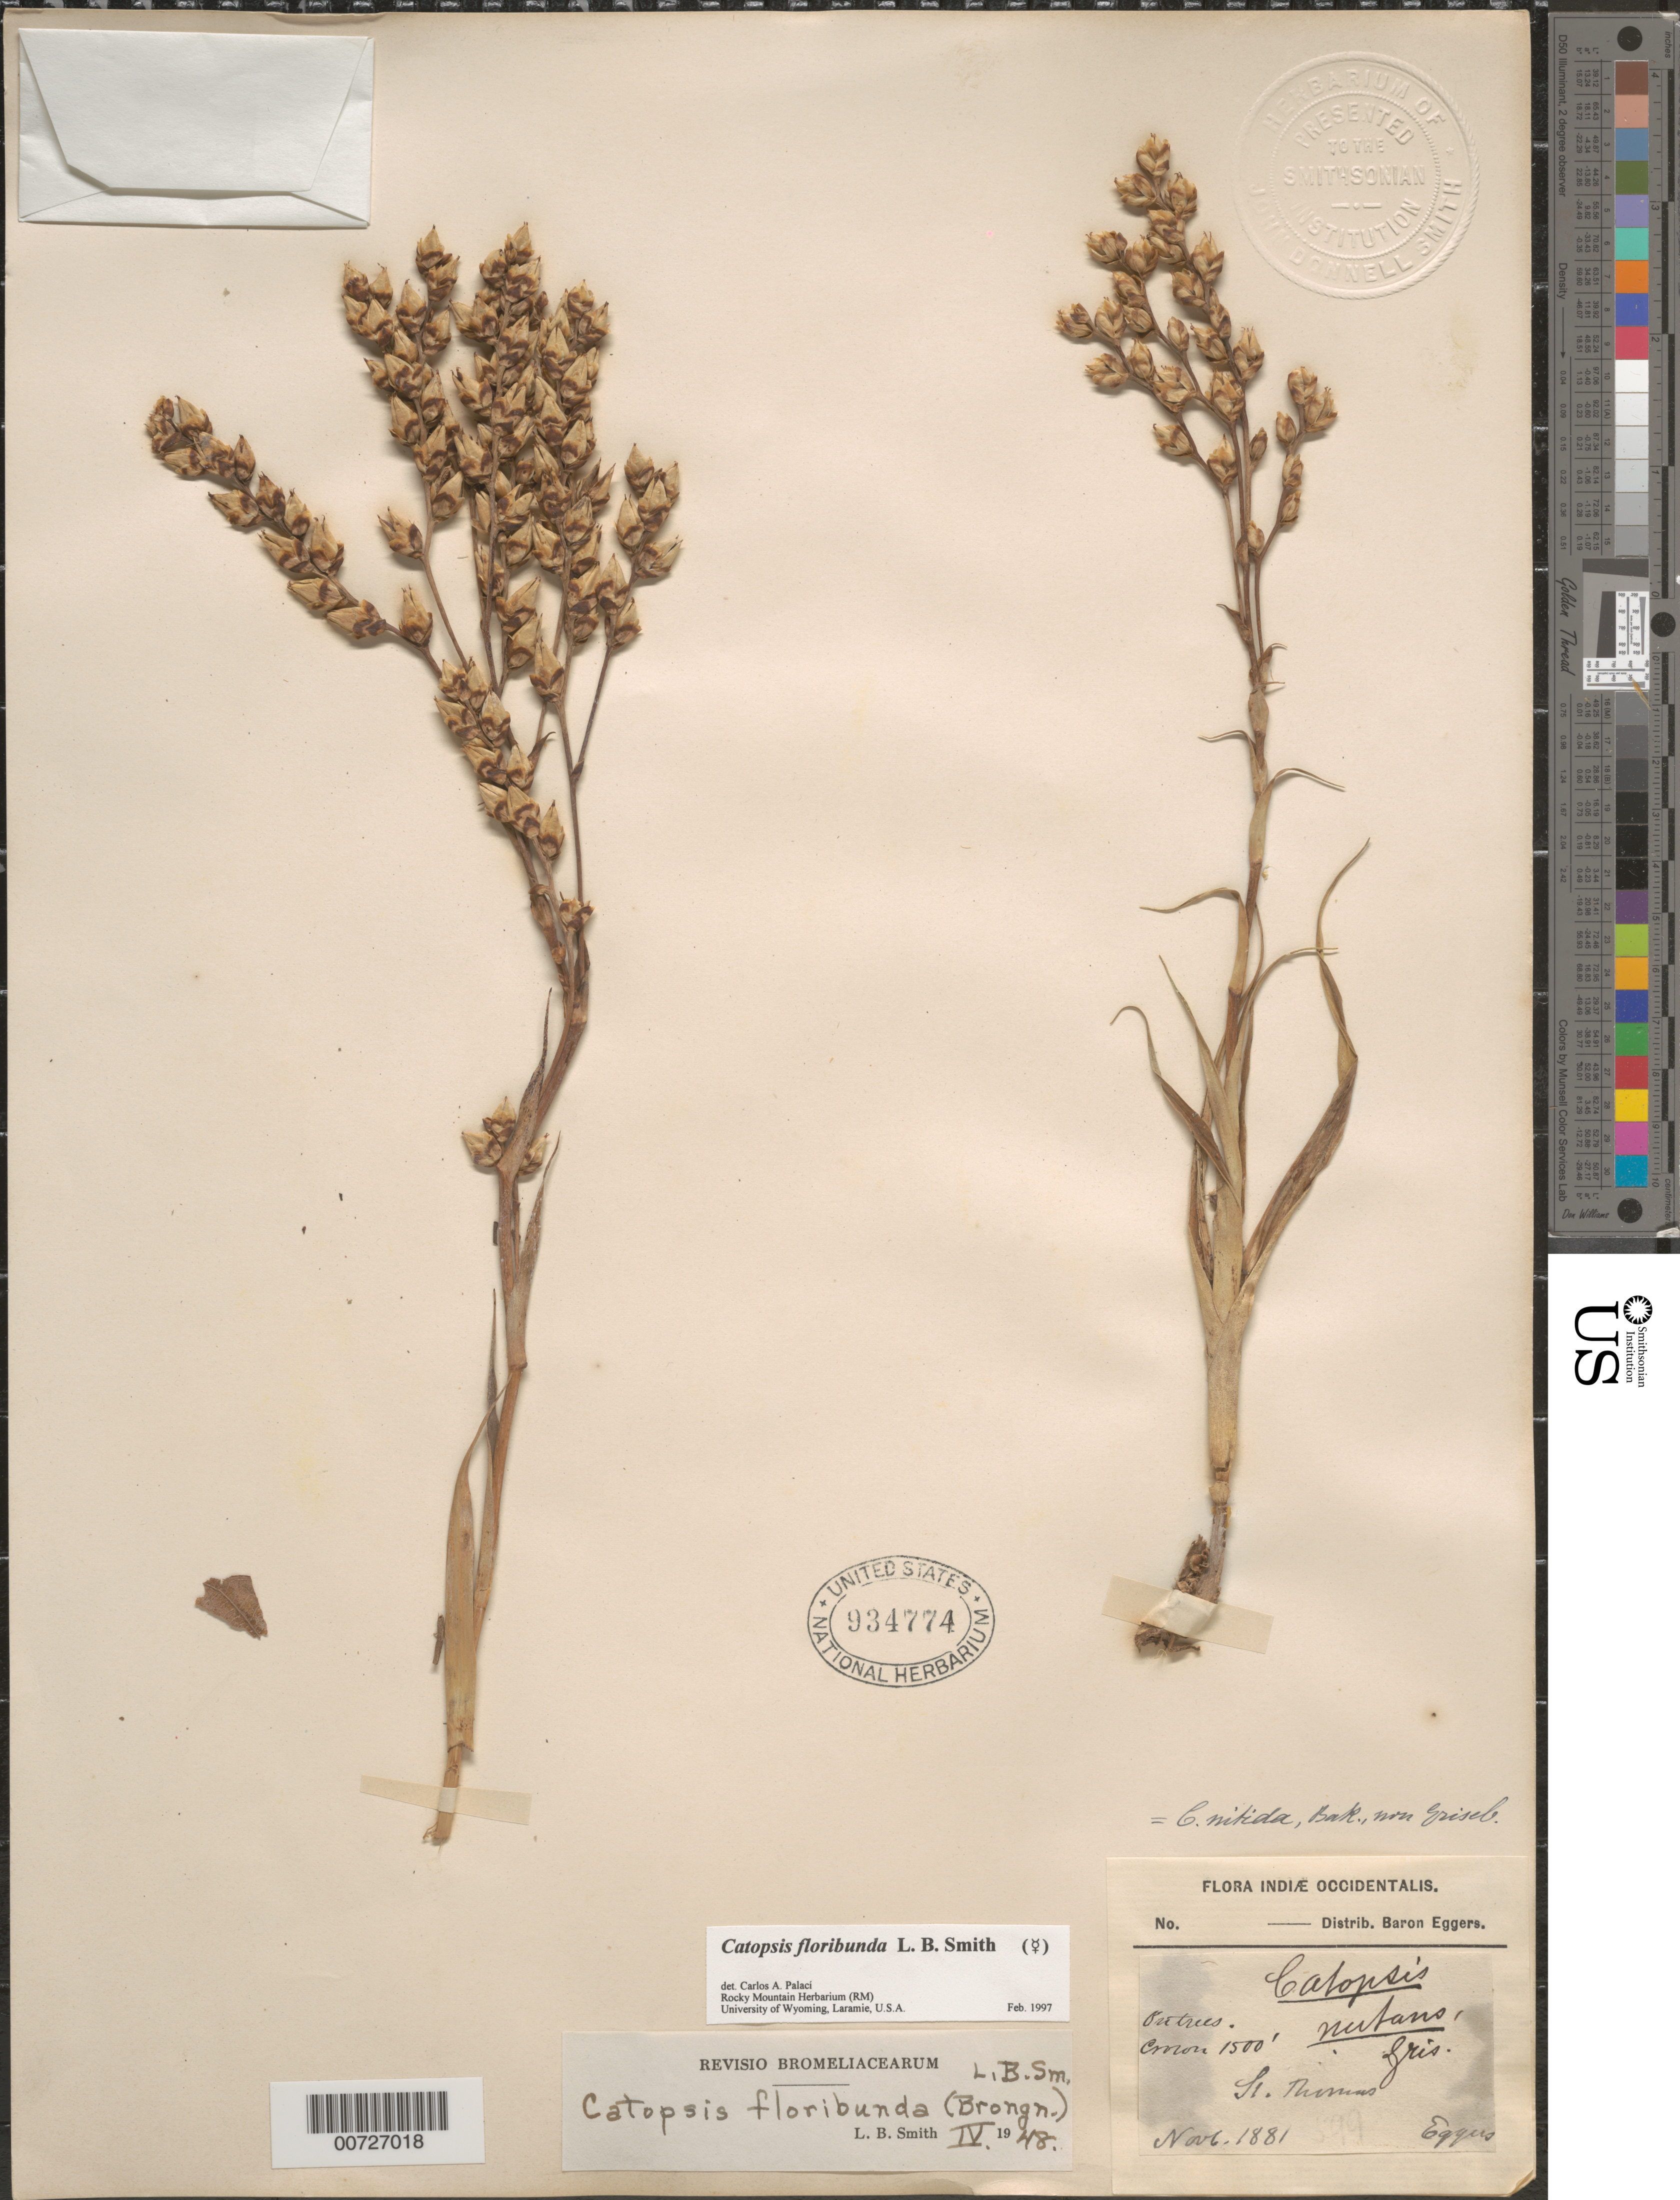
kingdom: Plantae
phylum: Tracheophyta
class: Liliopsida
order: Poales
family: Bromeliaceae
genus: Catopsis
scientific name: Catopsis floribunda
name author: L.B. Sm.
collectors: H. F. A. von Eggers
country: U.S. Virgin Islands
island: St. Thomas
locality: St. Thomas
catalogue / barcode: US 934774